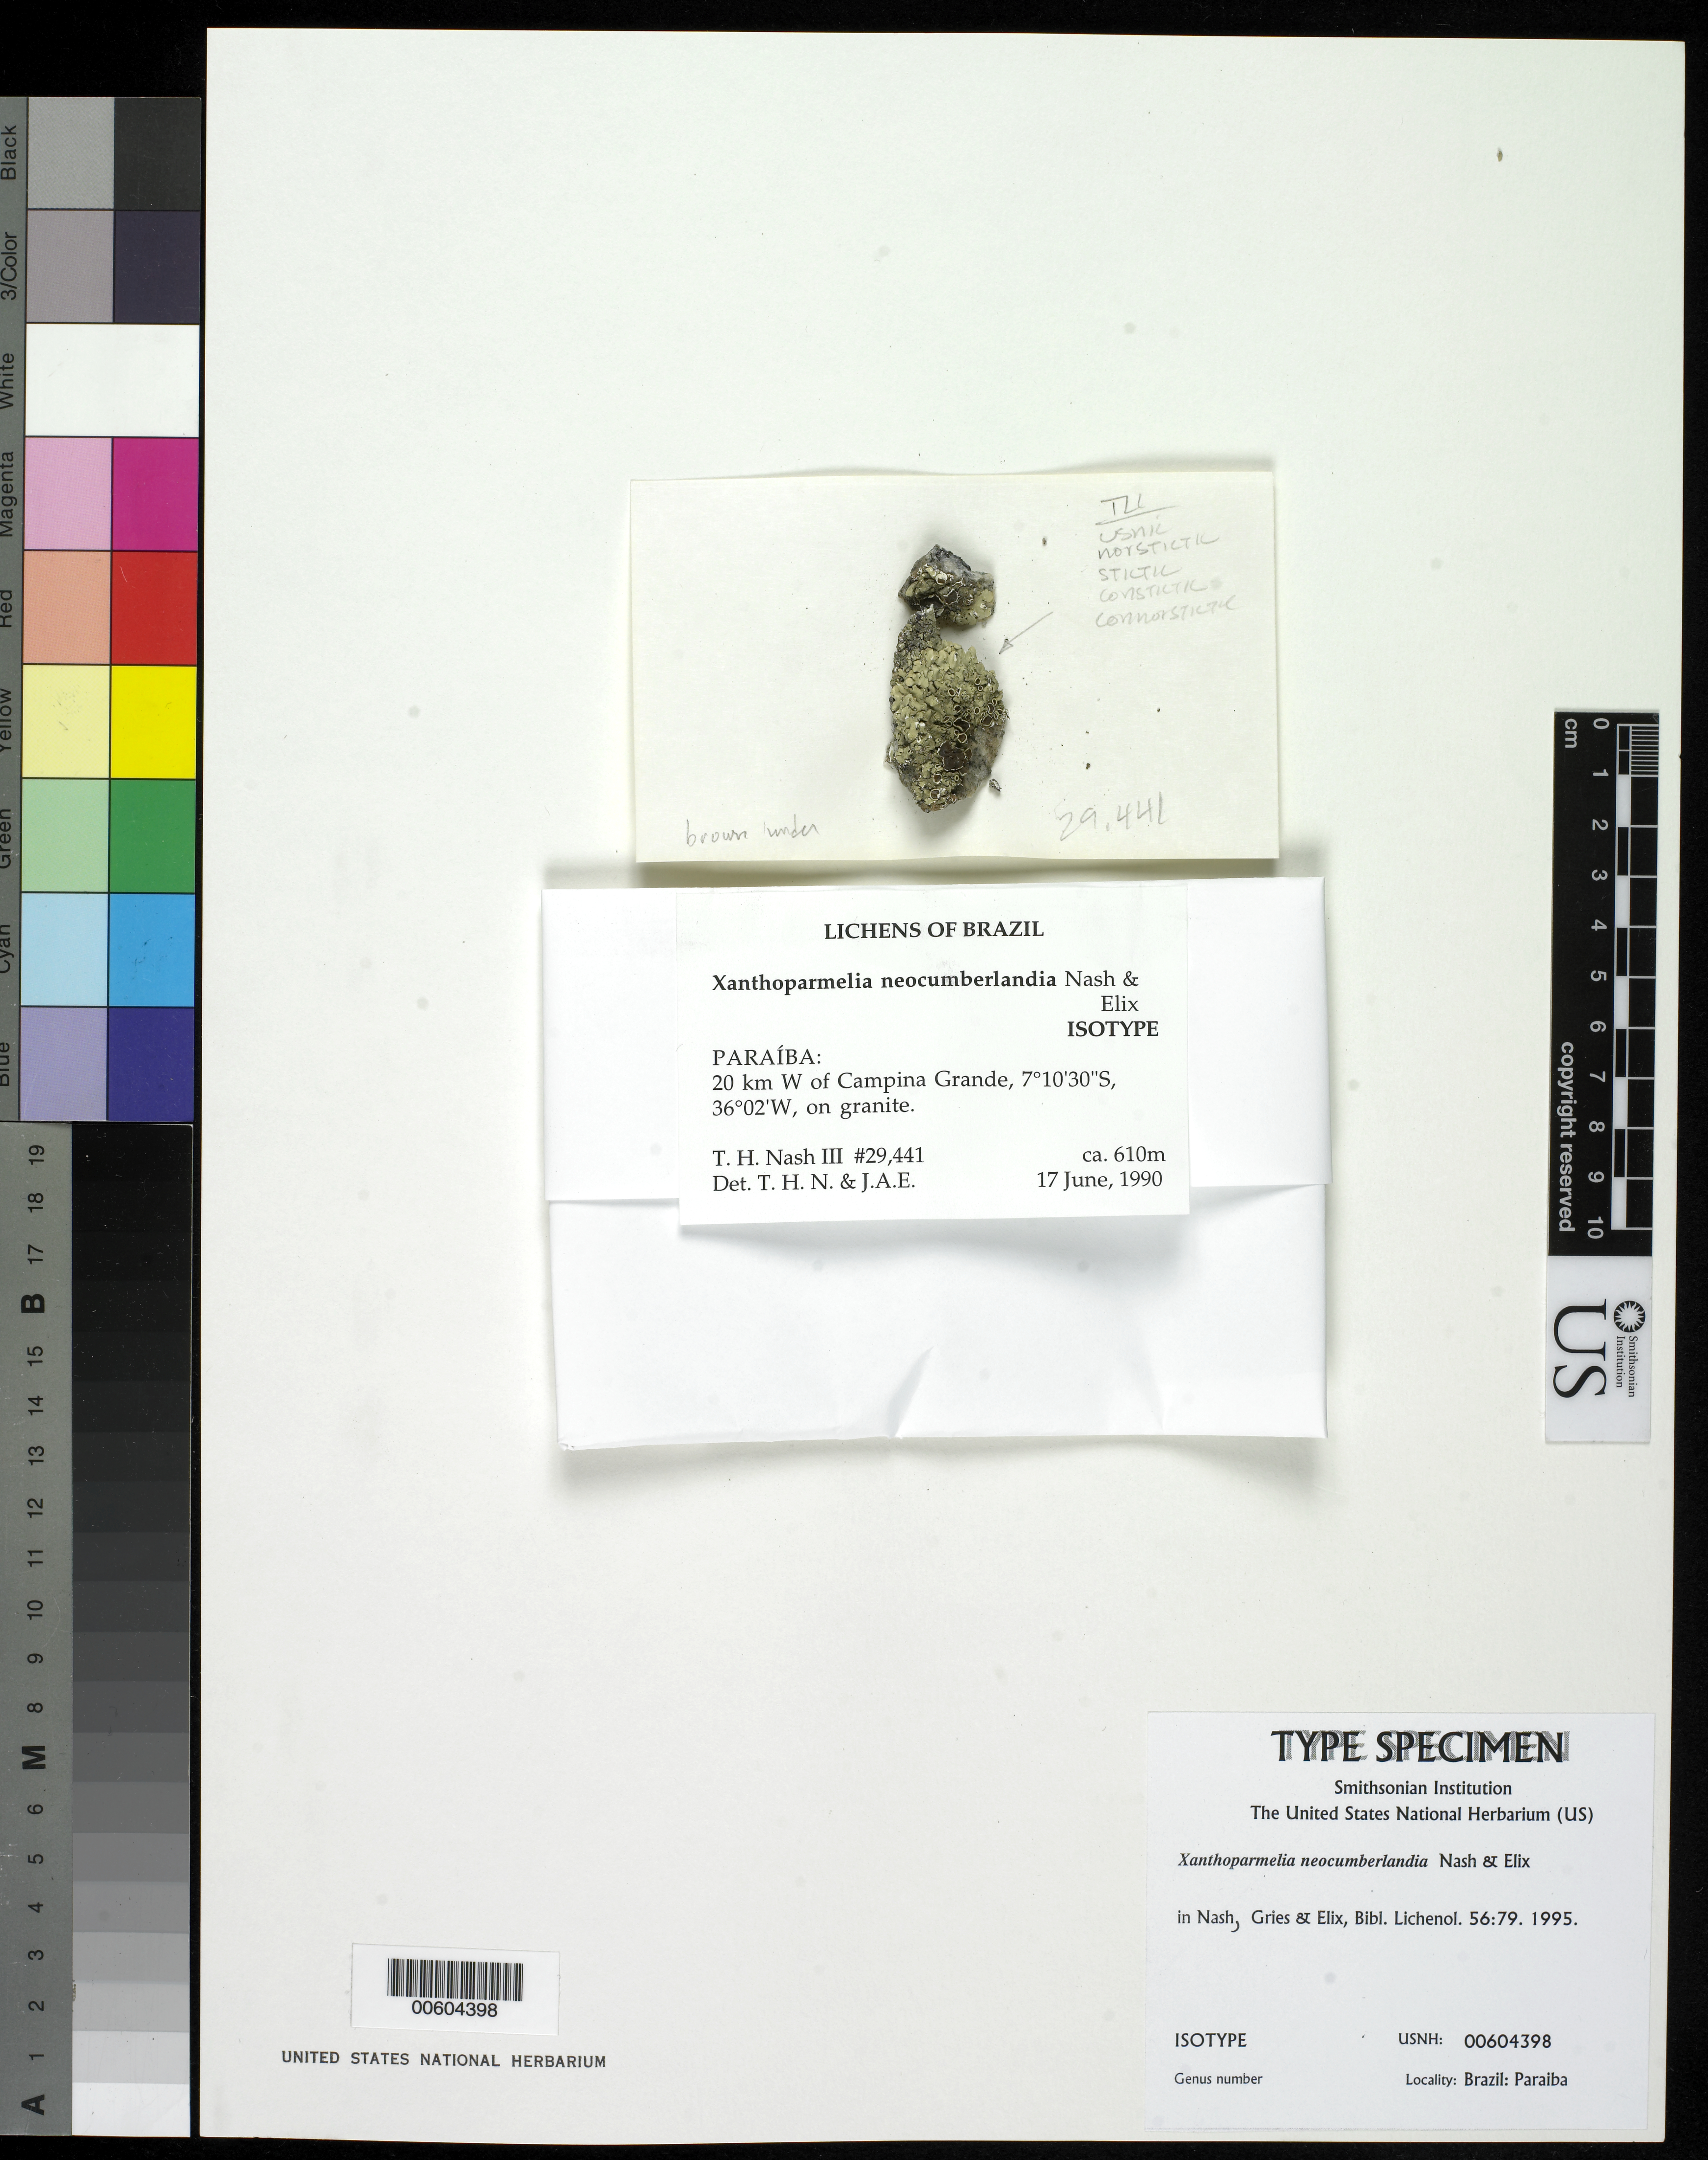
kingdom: Fungi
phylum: Ascomycota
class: Lecanoromycetes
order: Lecanorales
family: Parmeliaceae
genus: Xanthoparmelia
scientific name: Xanthoparmelia neocumberlandia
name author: T.H. Nash & Elix in T.H. Nash et al.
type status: Isotype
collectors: T. H. Nash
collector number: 29441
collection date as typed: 17 Jun 1990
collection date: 1990-06-17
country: Brazil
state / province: Paraíba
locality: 20 km W of Campina Grande.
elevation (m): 610